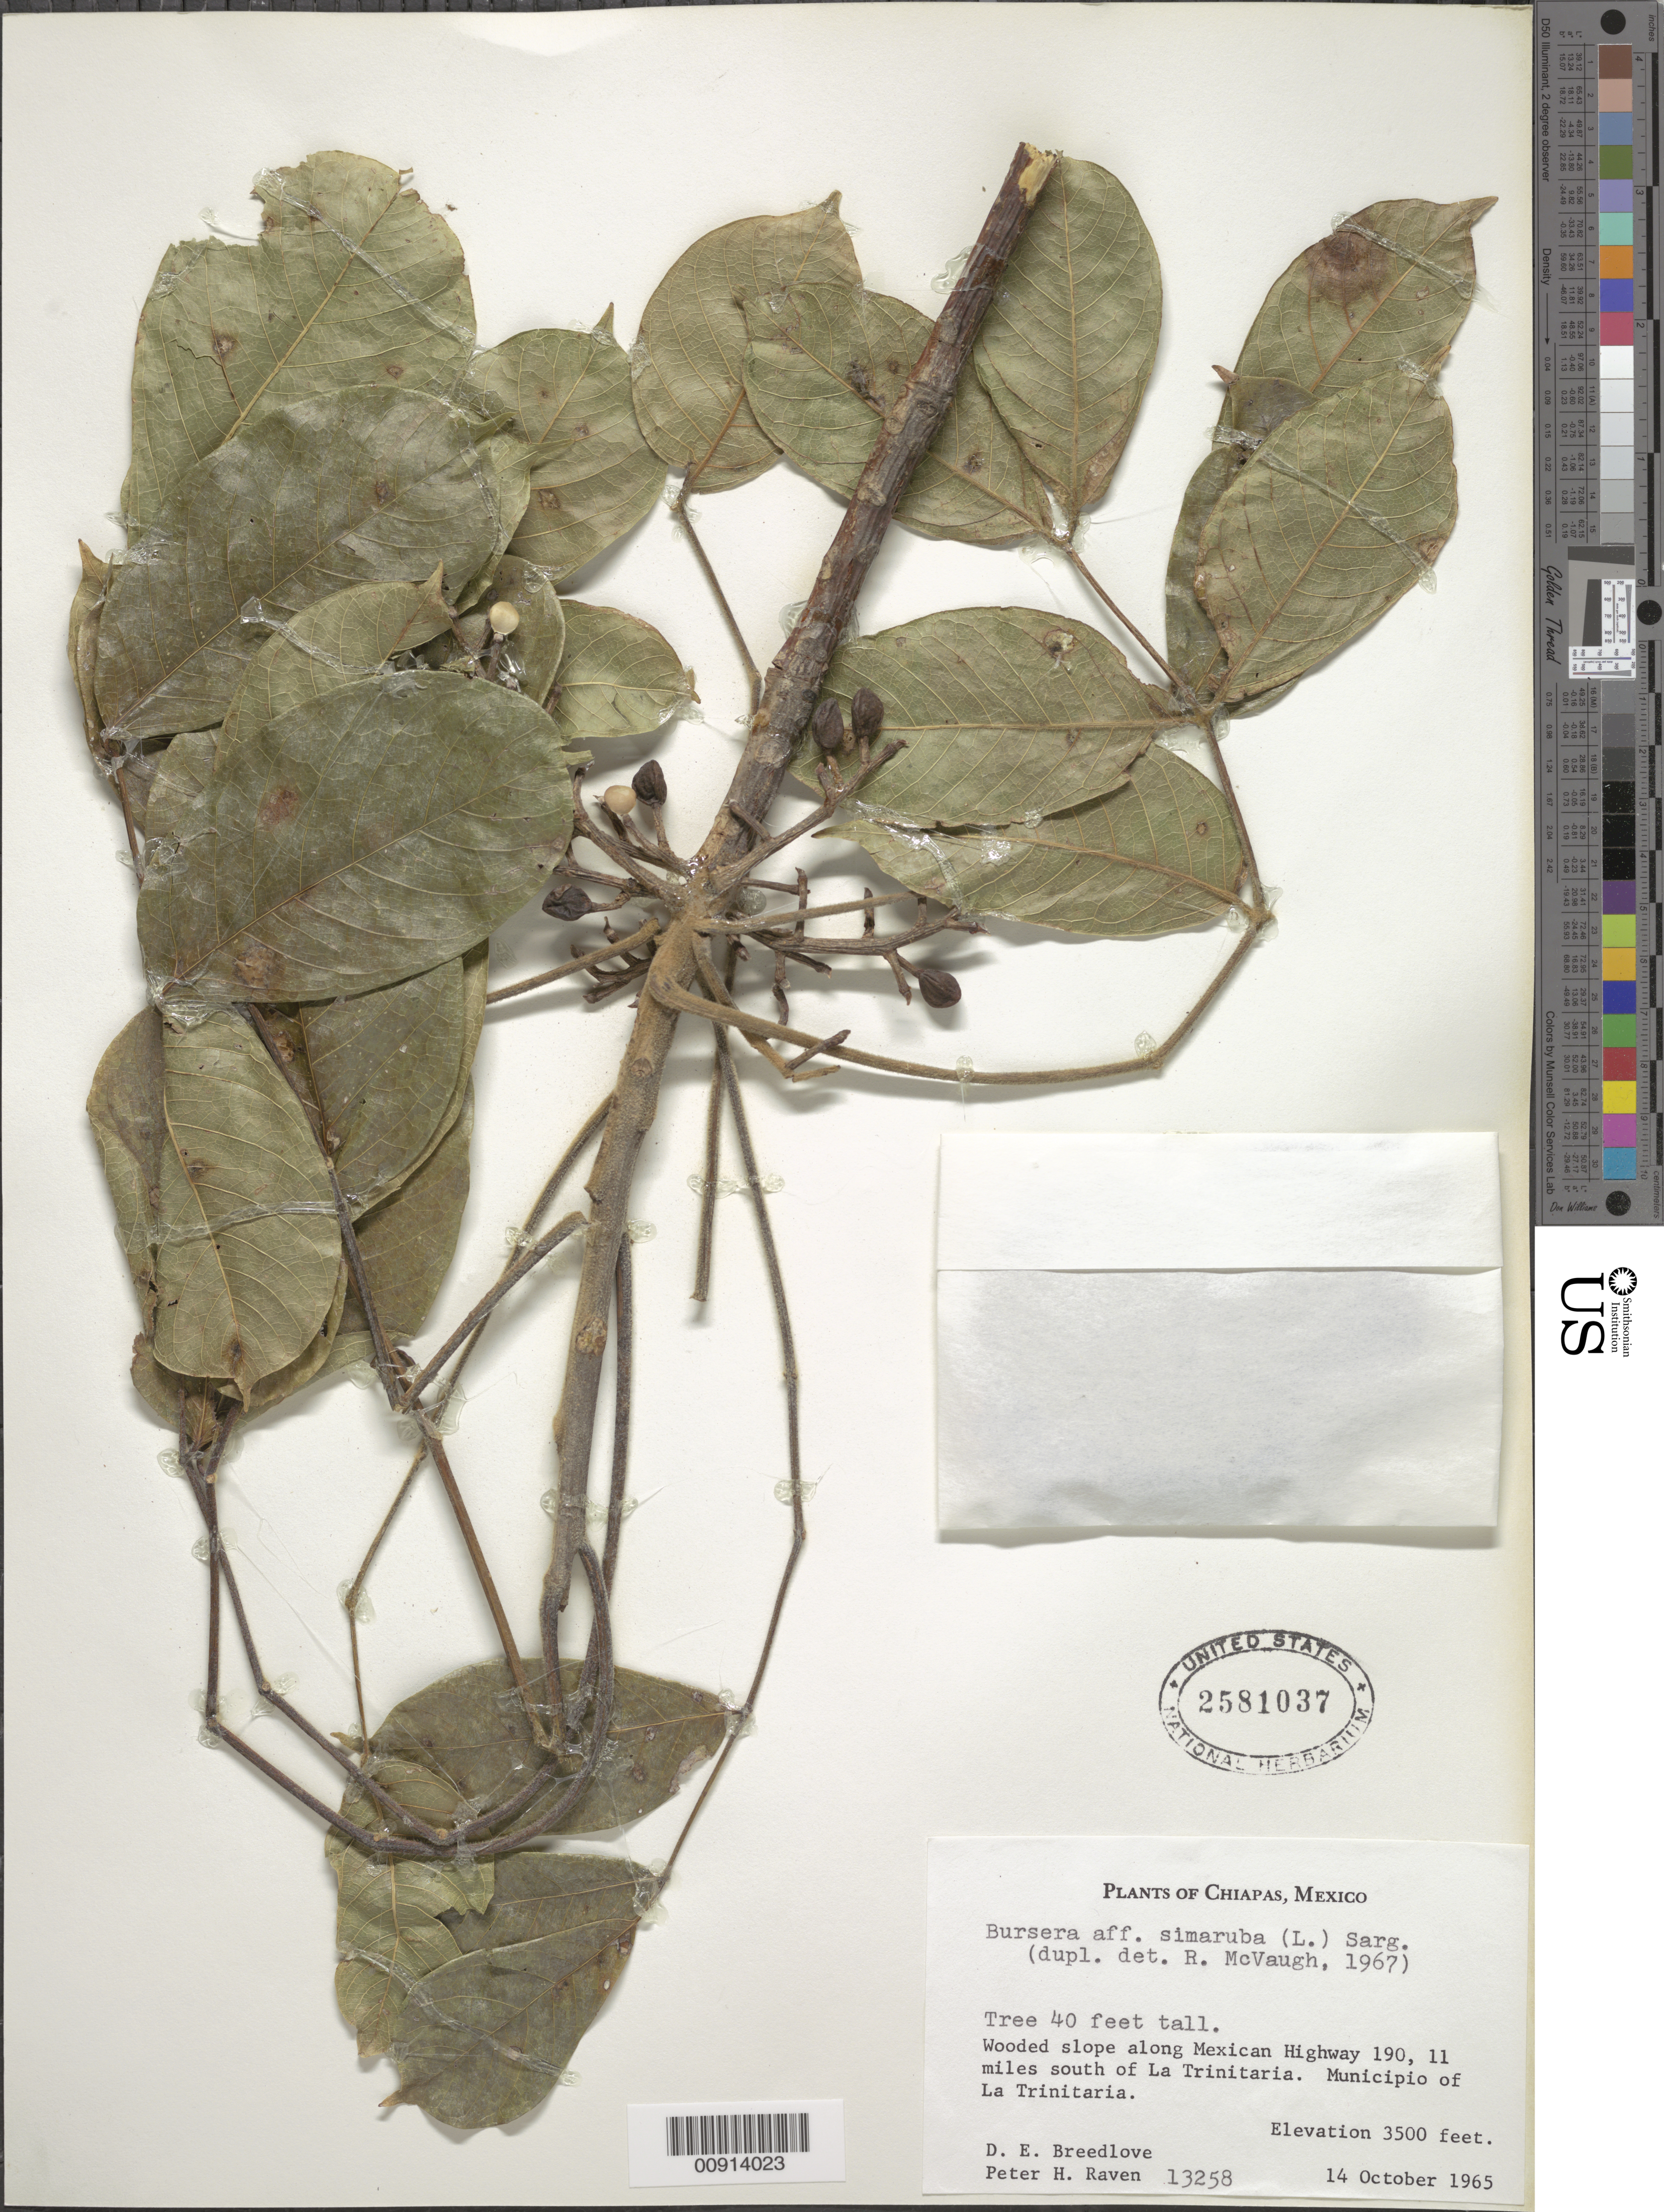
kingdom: Plantae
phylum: Tracheophyta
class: Magnoliopsida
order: Sapindales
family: Burseraceae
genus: Bursera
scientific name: Bursera simaruba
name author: (L.) Sarg.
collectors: D. E. Breedlove & P. H. Raven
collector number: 13258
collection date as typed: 14 Oct 1965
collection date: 1965-10-14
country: Mexico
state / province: Chiapas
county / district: Trinitaria, La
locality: Along Mexican Highway 190, 11 miles south of La Trinitaria, Municipio of La Trinitaria, Chiapas.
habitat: Wooded slope.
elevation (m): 1067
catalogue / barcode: US 2581037